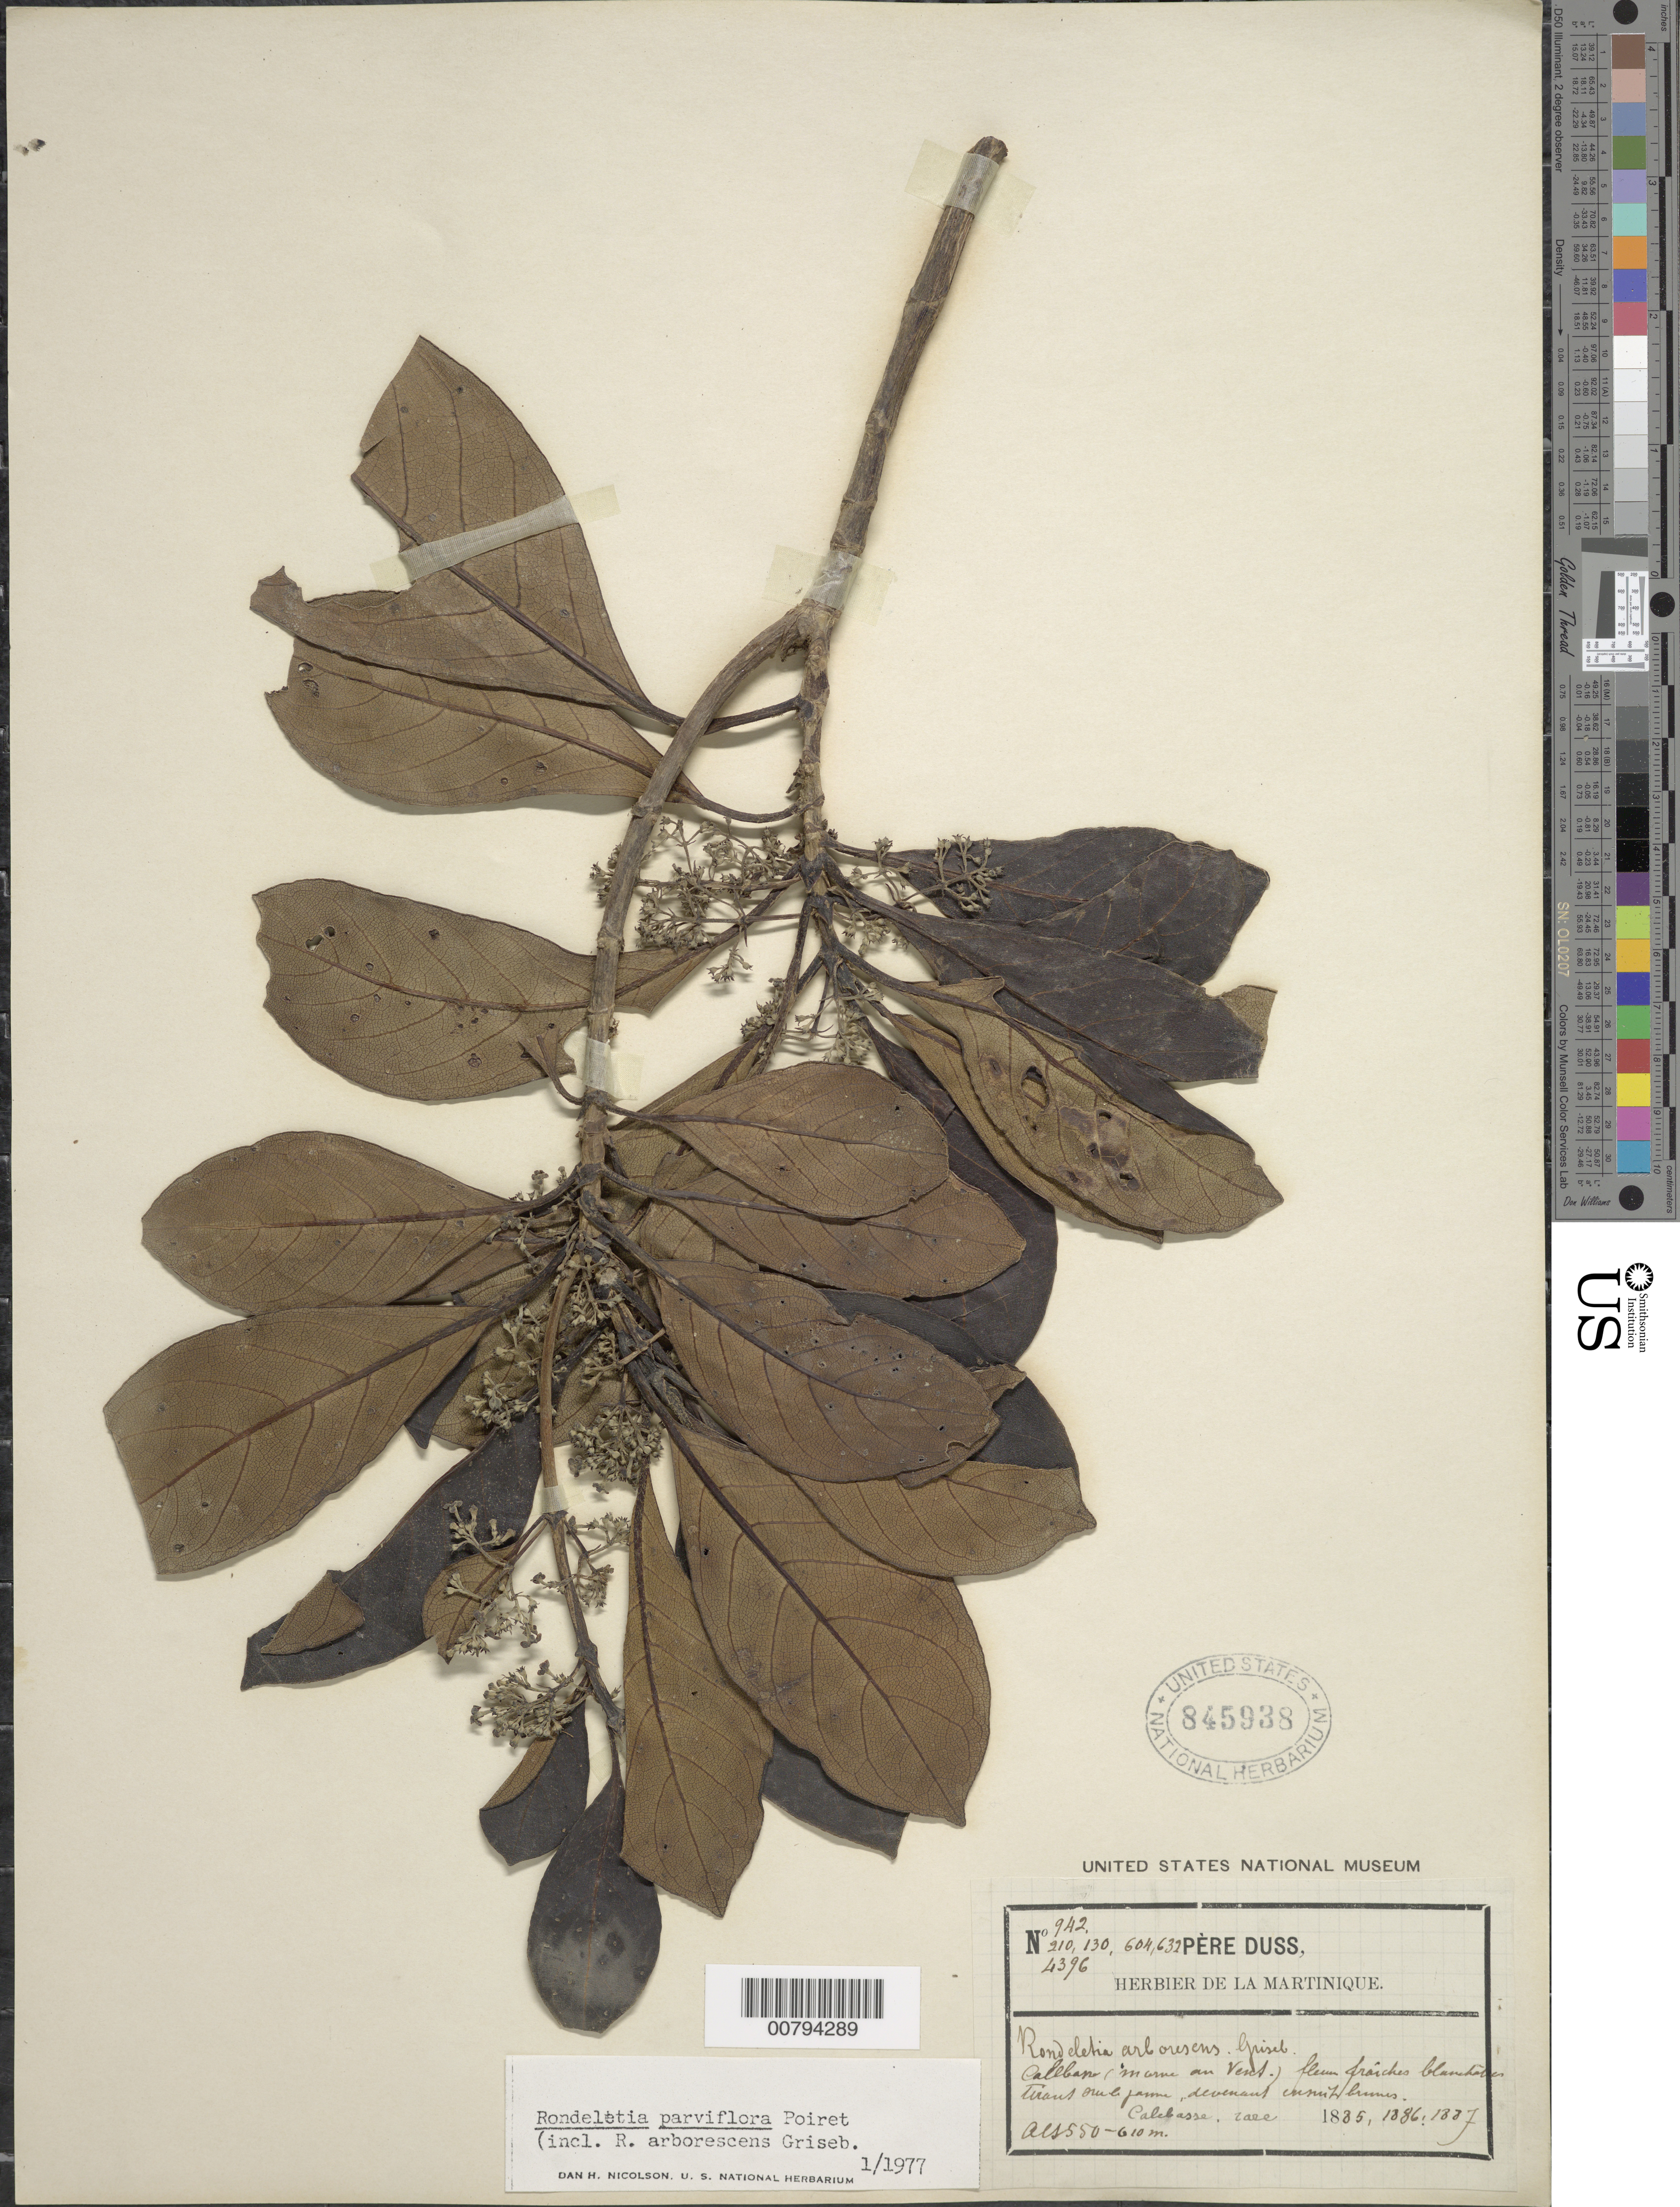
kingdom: Plantae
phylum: Tracheophyta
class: Magnoliopsida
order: Gentianales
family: Rubiaceae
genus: Rondeletia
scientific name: Rondeletia parviflora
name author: Poir.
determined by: Nicolson, Dan H.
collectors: Père Duss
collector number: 942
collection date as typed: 1885 to -- --- 1887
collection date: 1885/1887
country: Martinique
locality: Caleban (Marne au Vent) fleuve fraiches blanehates Tirans (sp?) ---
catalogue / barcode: US 845938